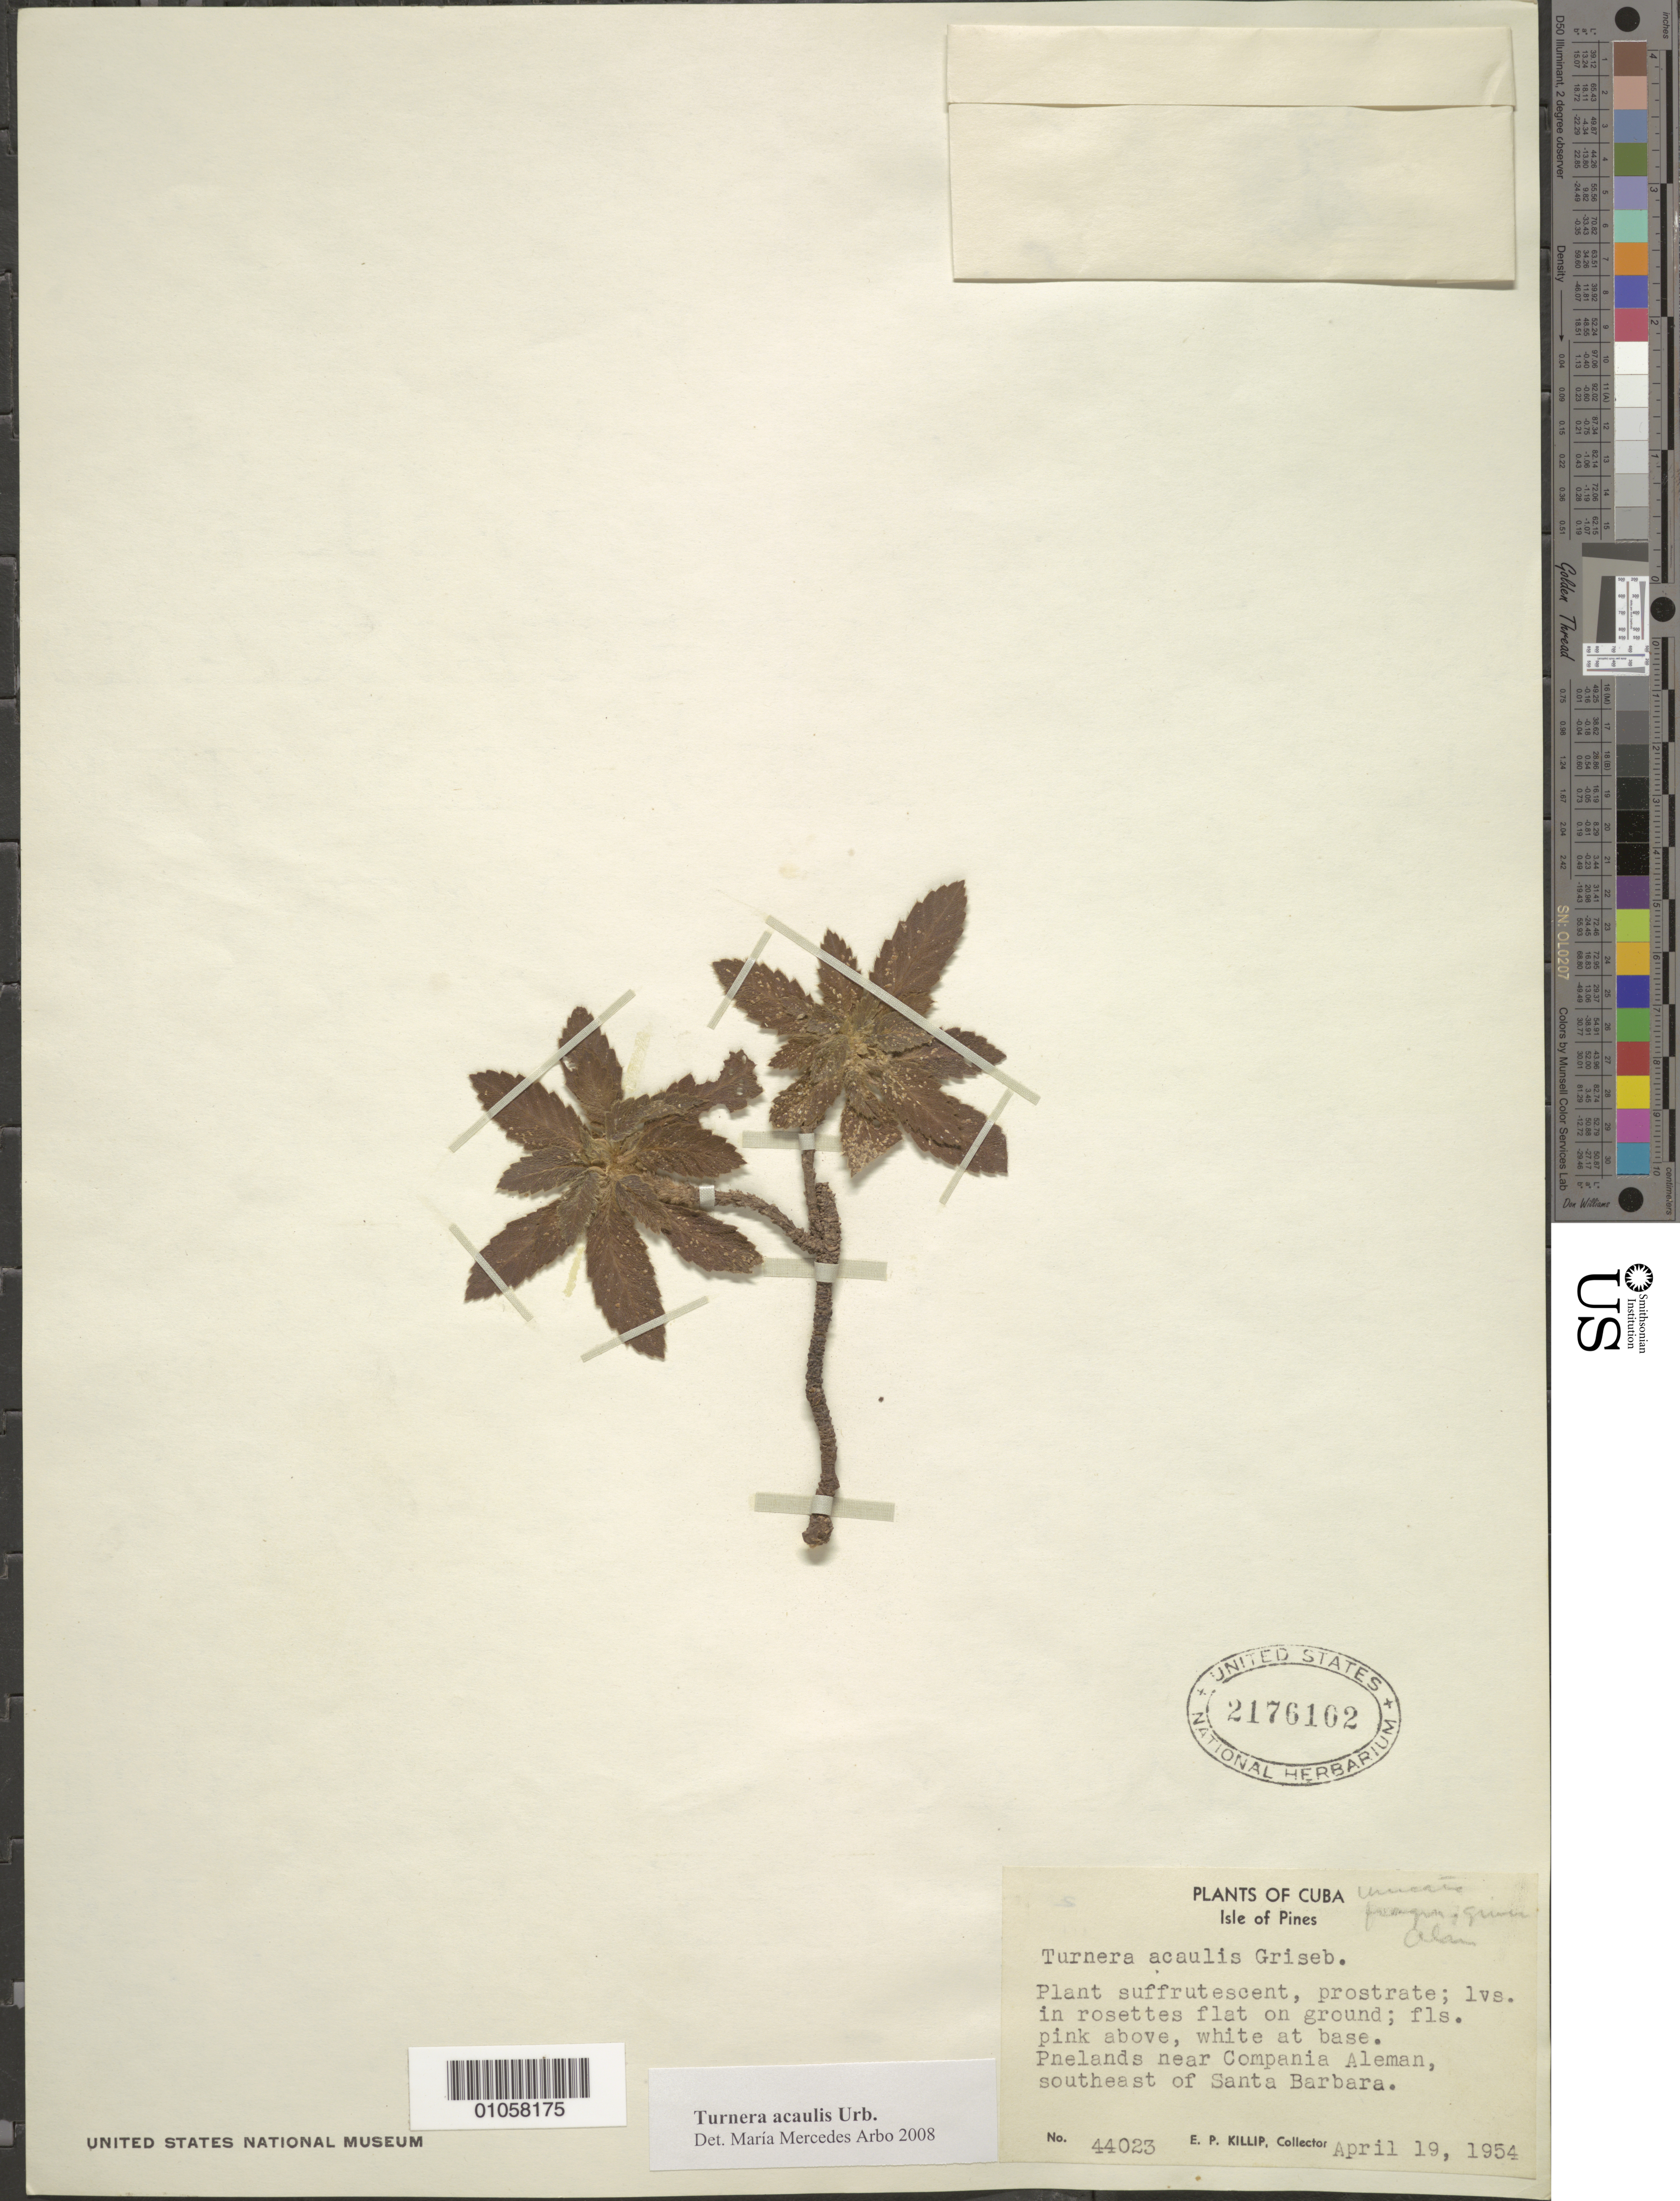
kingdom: Plantae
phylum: Tracheophyta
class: Magnoliopsida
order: Malpighiales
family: Turneraceae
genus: Turnera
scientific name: Turnera acaulis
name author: Griseb.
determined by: Arbo, M. M.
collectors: E. P. Killip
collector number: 44023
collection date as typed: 19 Apr 1954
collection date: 1954-04-19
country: Cuba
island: Isla de la Juventud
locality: Compania Aleman, SE of Santa Barbara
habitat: Pinelands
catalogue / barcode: US 2176102